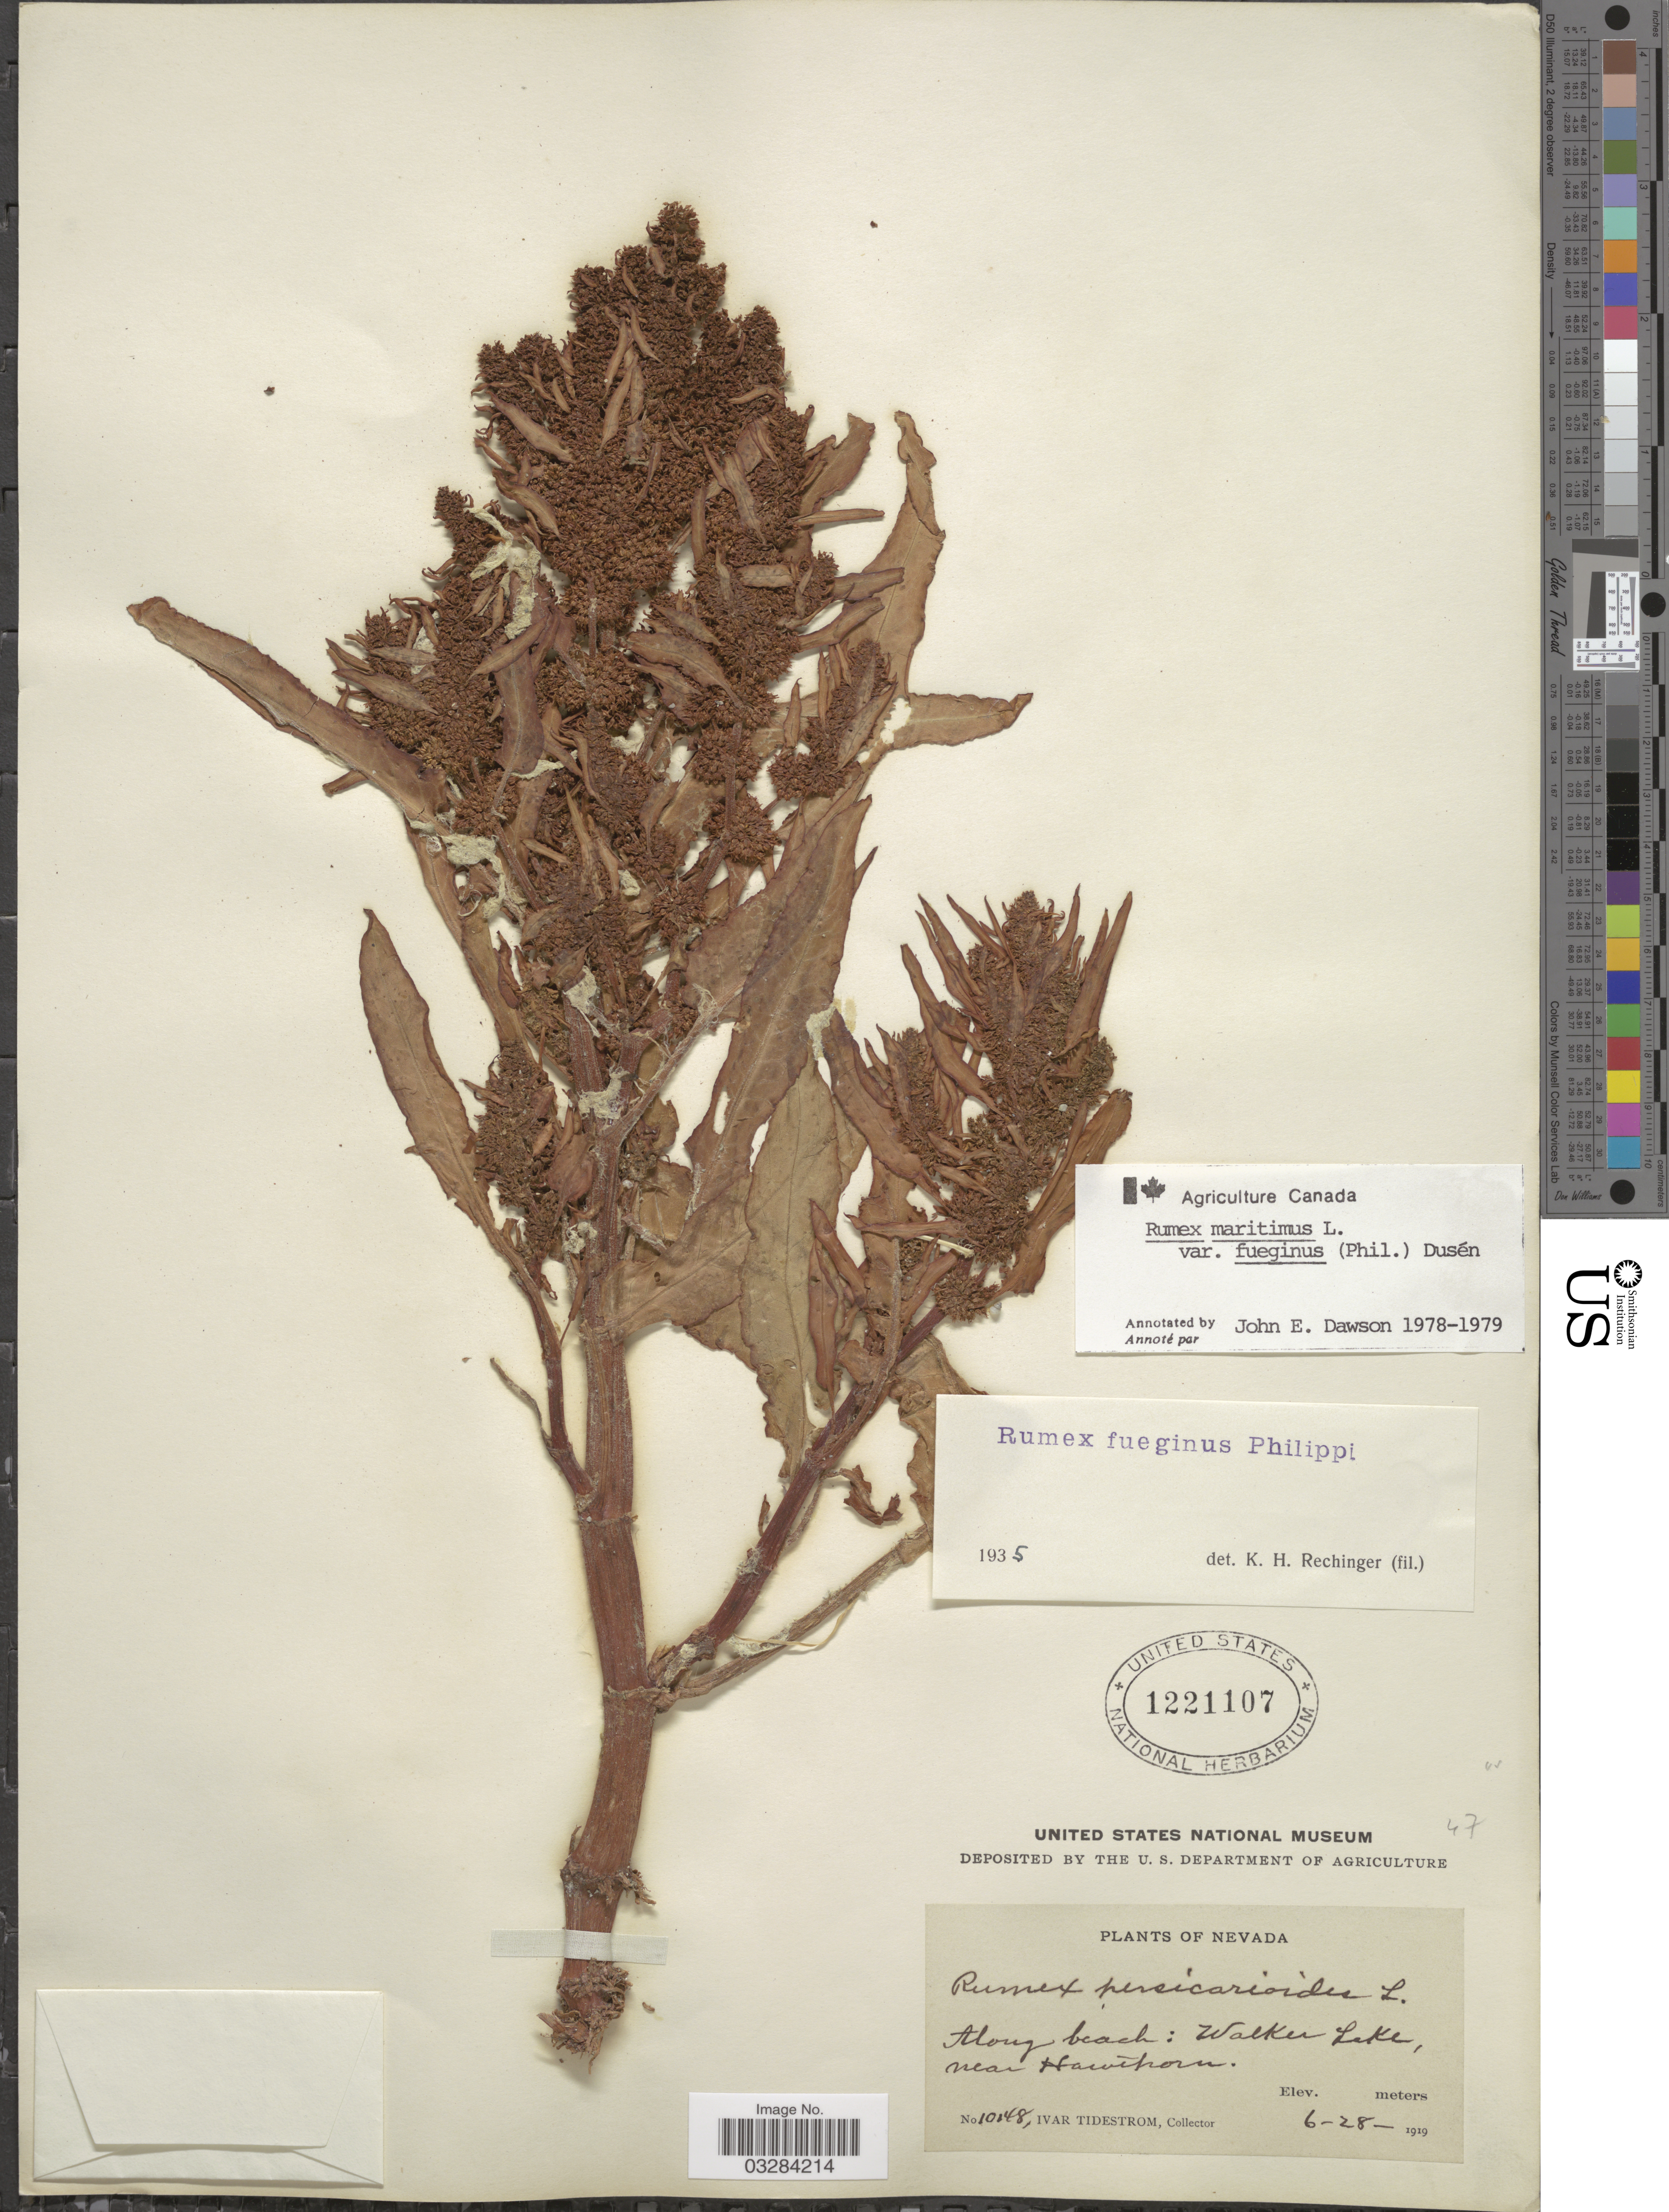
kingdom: Plantae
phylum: Tracheophyta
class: Magnoliopsida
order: Caryophyllales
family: Polygonaceae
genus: Rumex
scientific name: Rumex maritimus var. fueginus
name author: (Phil.) Dusén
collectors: I. F. Tidestrom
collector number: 10148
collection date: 1919-06-28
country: United States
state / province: Nevada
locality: Along beach: Walker Lake, near Hawthorn.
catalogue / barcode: US 1221107